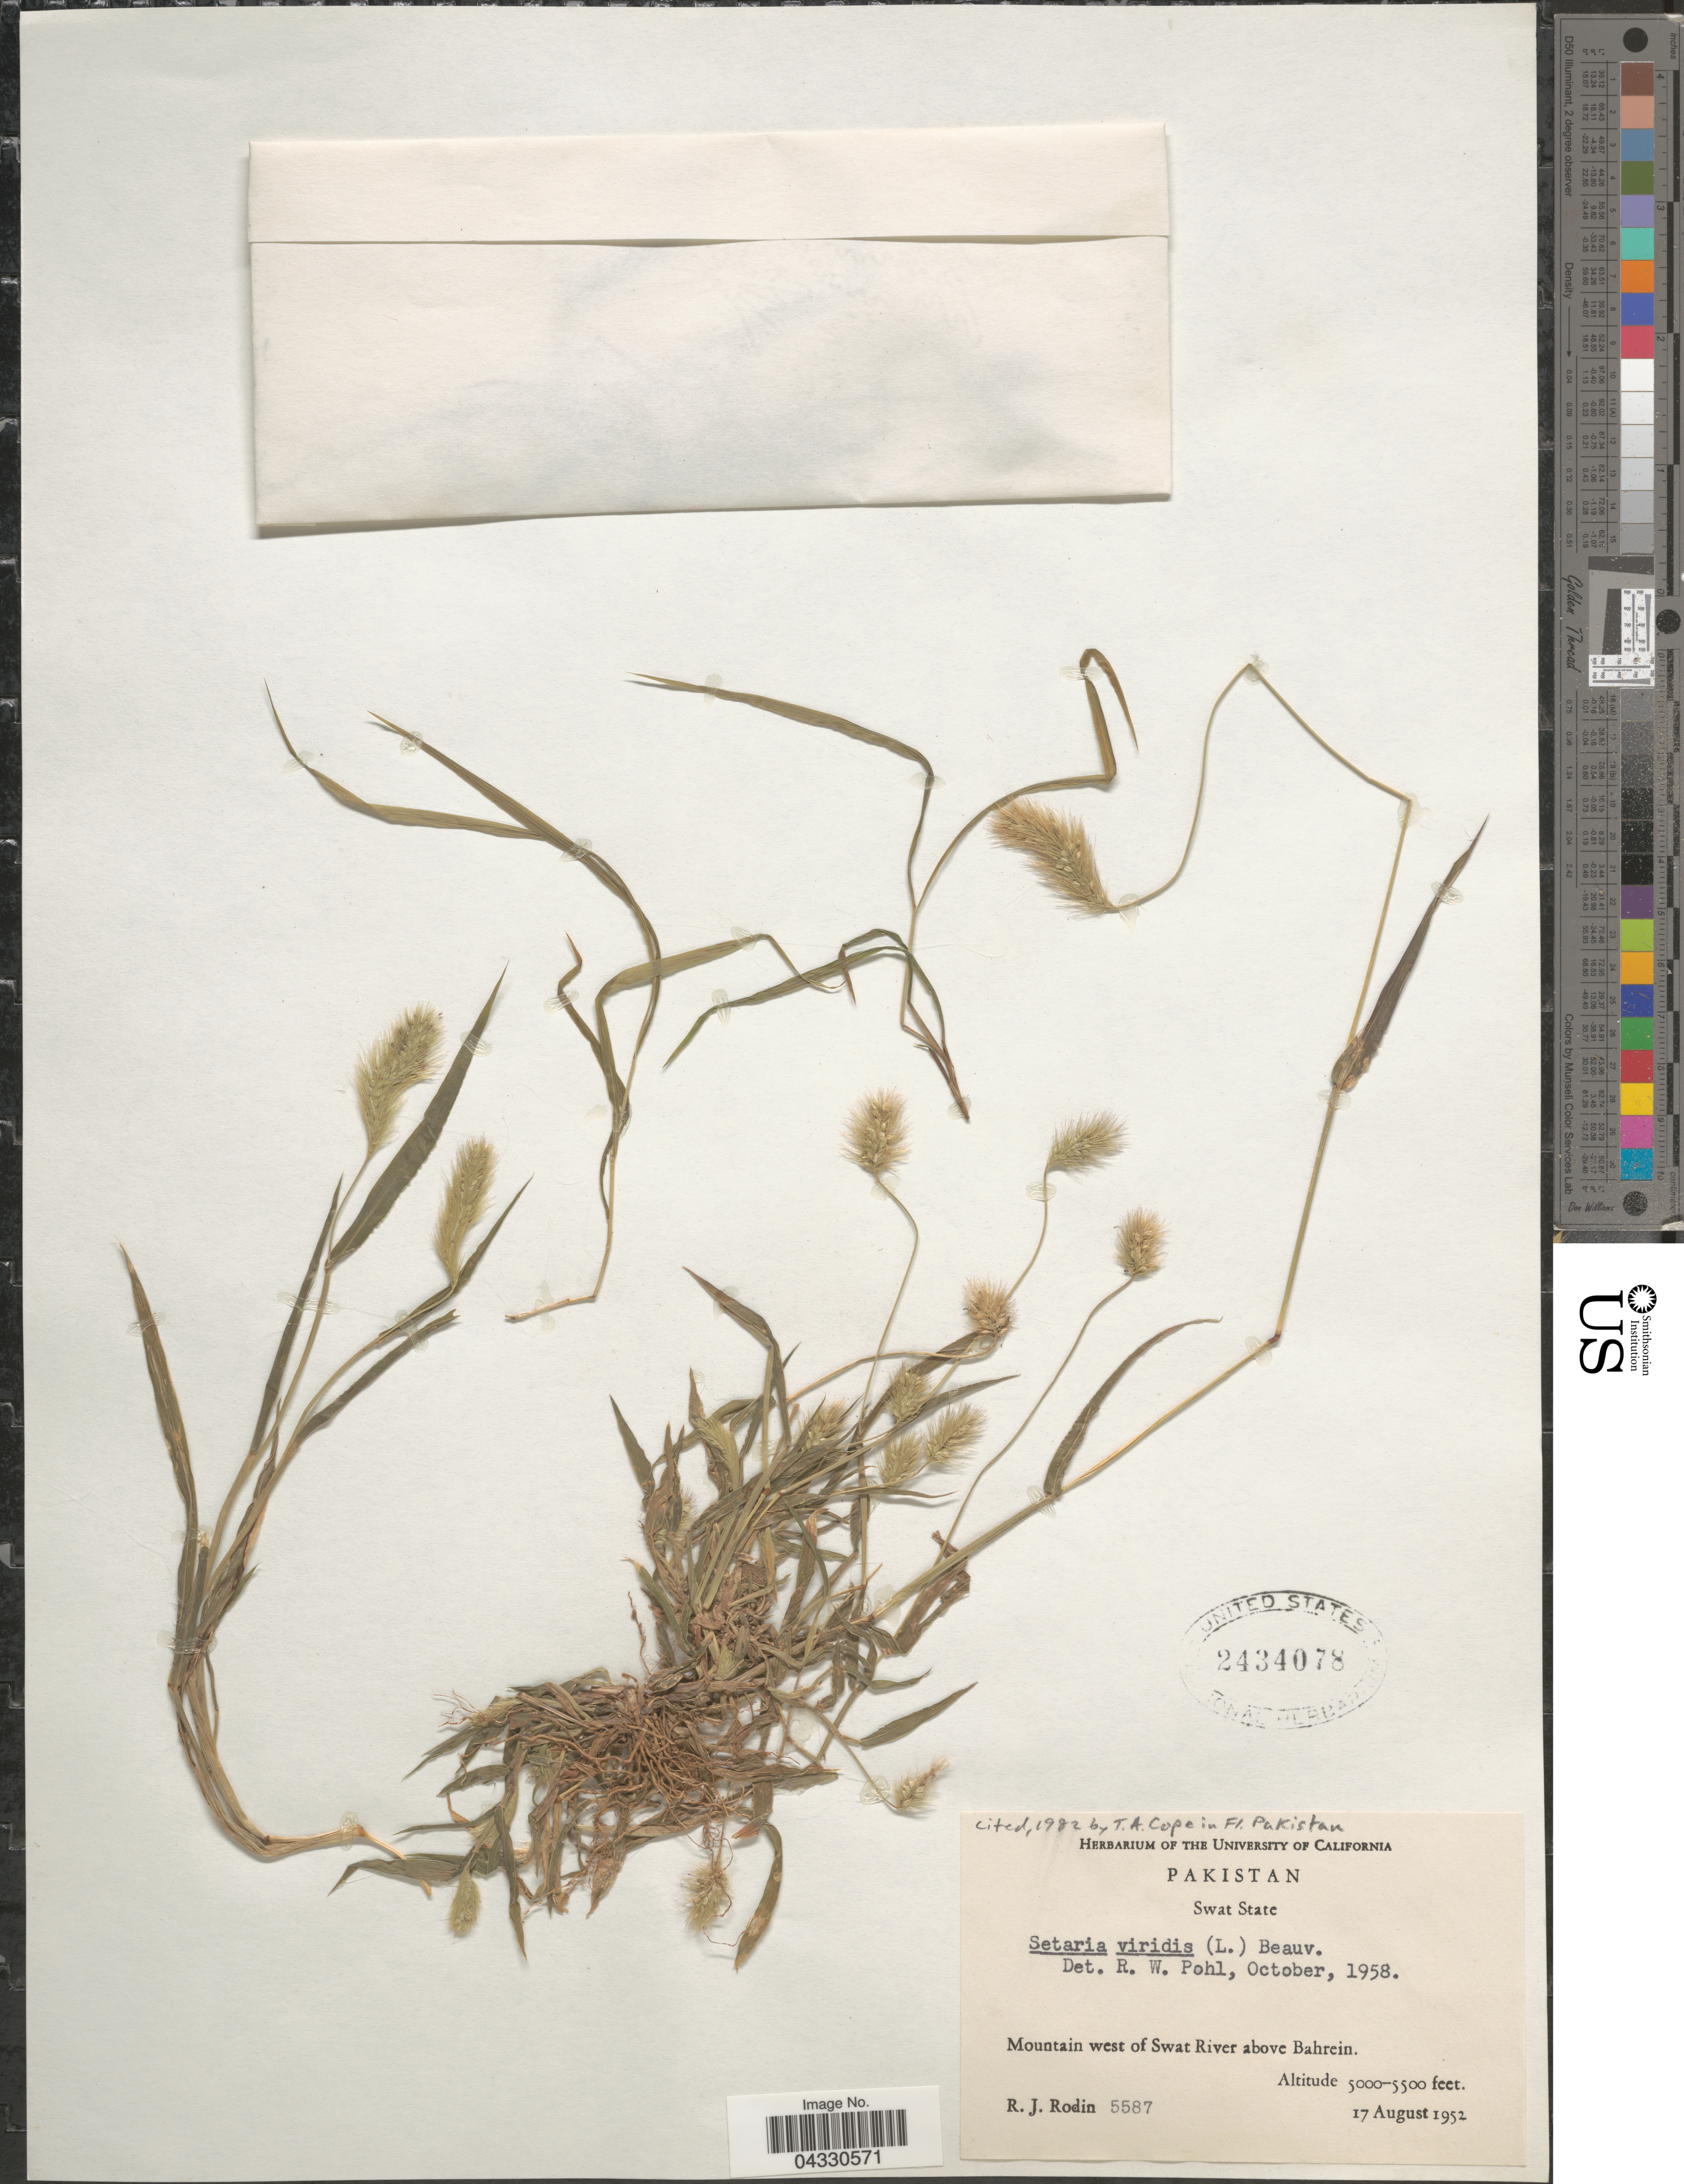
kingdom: Plantae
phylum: Tracheophyta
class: Liliopsida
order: Poales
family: Poaceae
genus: Setaria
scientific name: Setaria viridis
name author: (L.) P. Beauv.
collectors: R. J. Rodin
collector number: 5587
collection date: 1952-08-17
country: Pakistan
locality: Swat State. Mountain west of Swat River above Bahrein.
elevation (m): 1524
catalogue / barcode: US 2434078